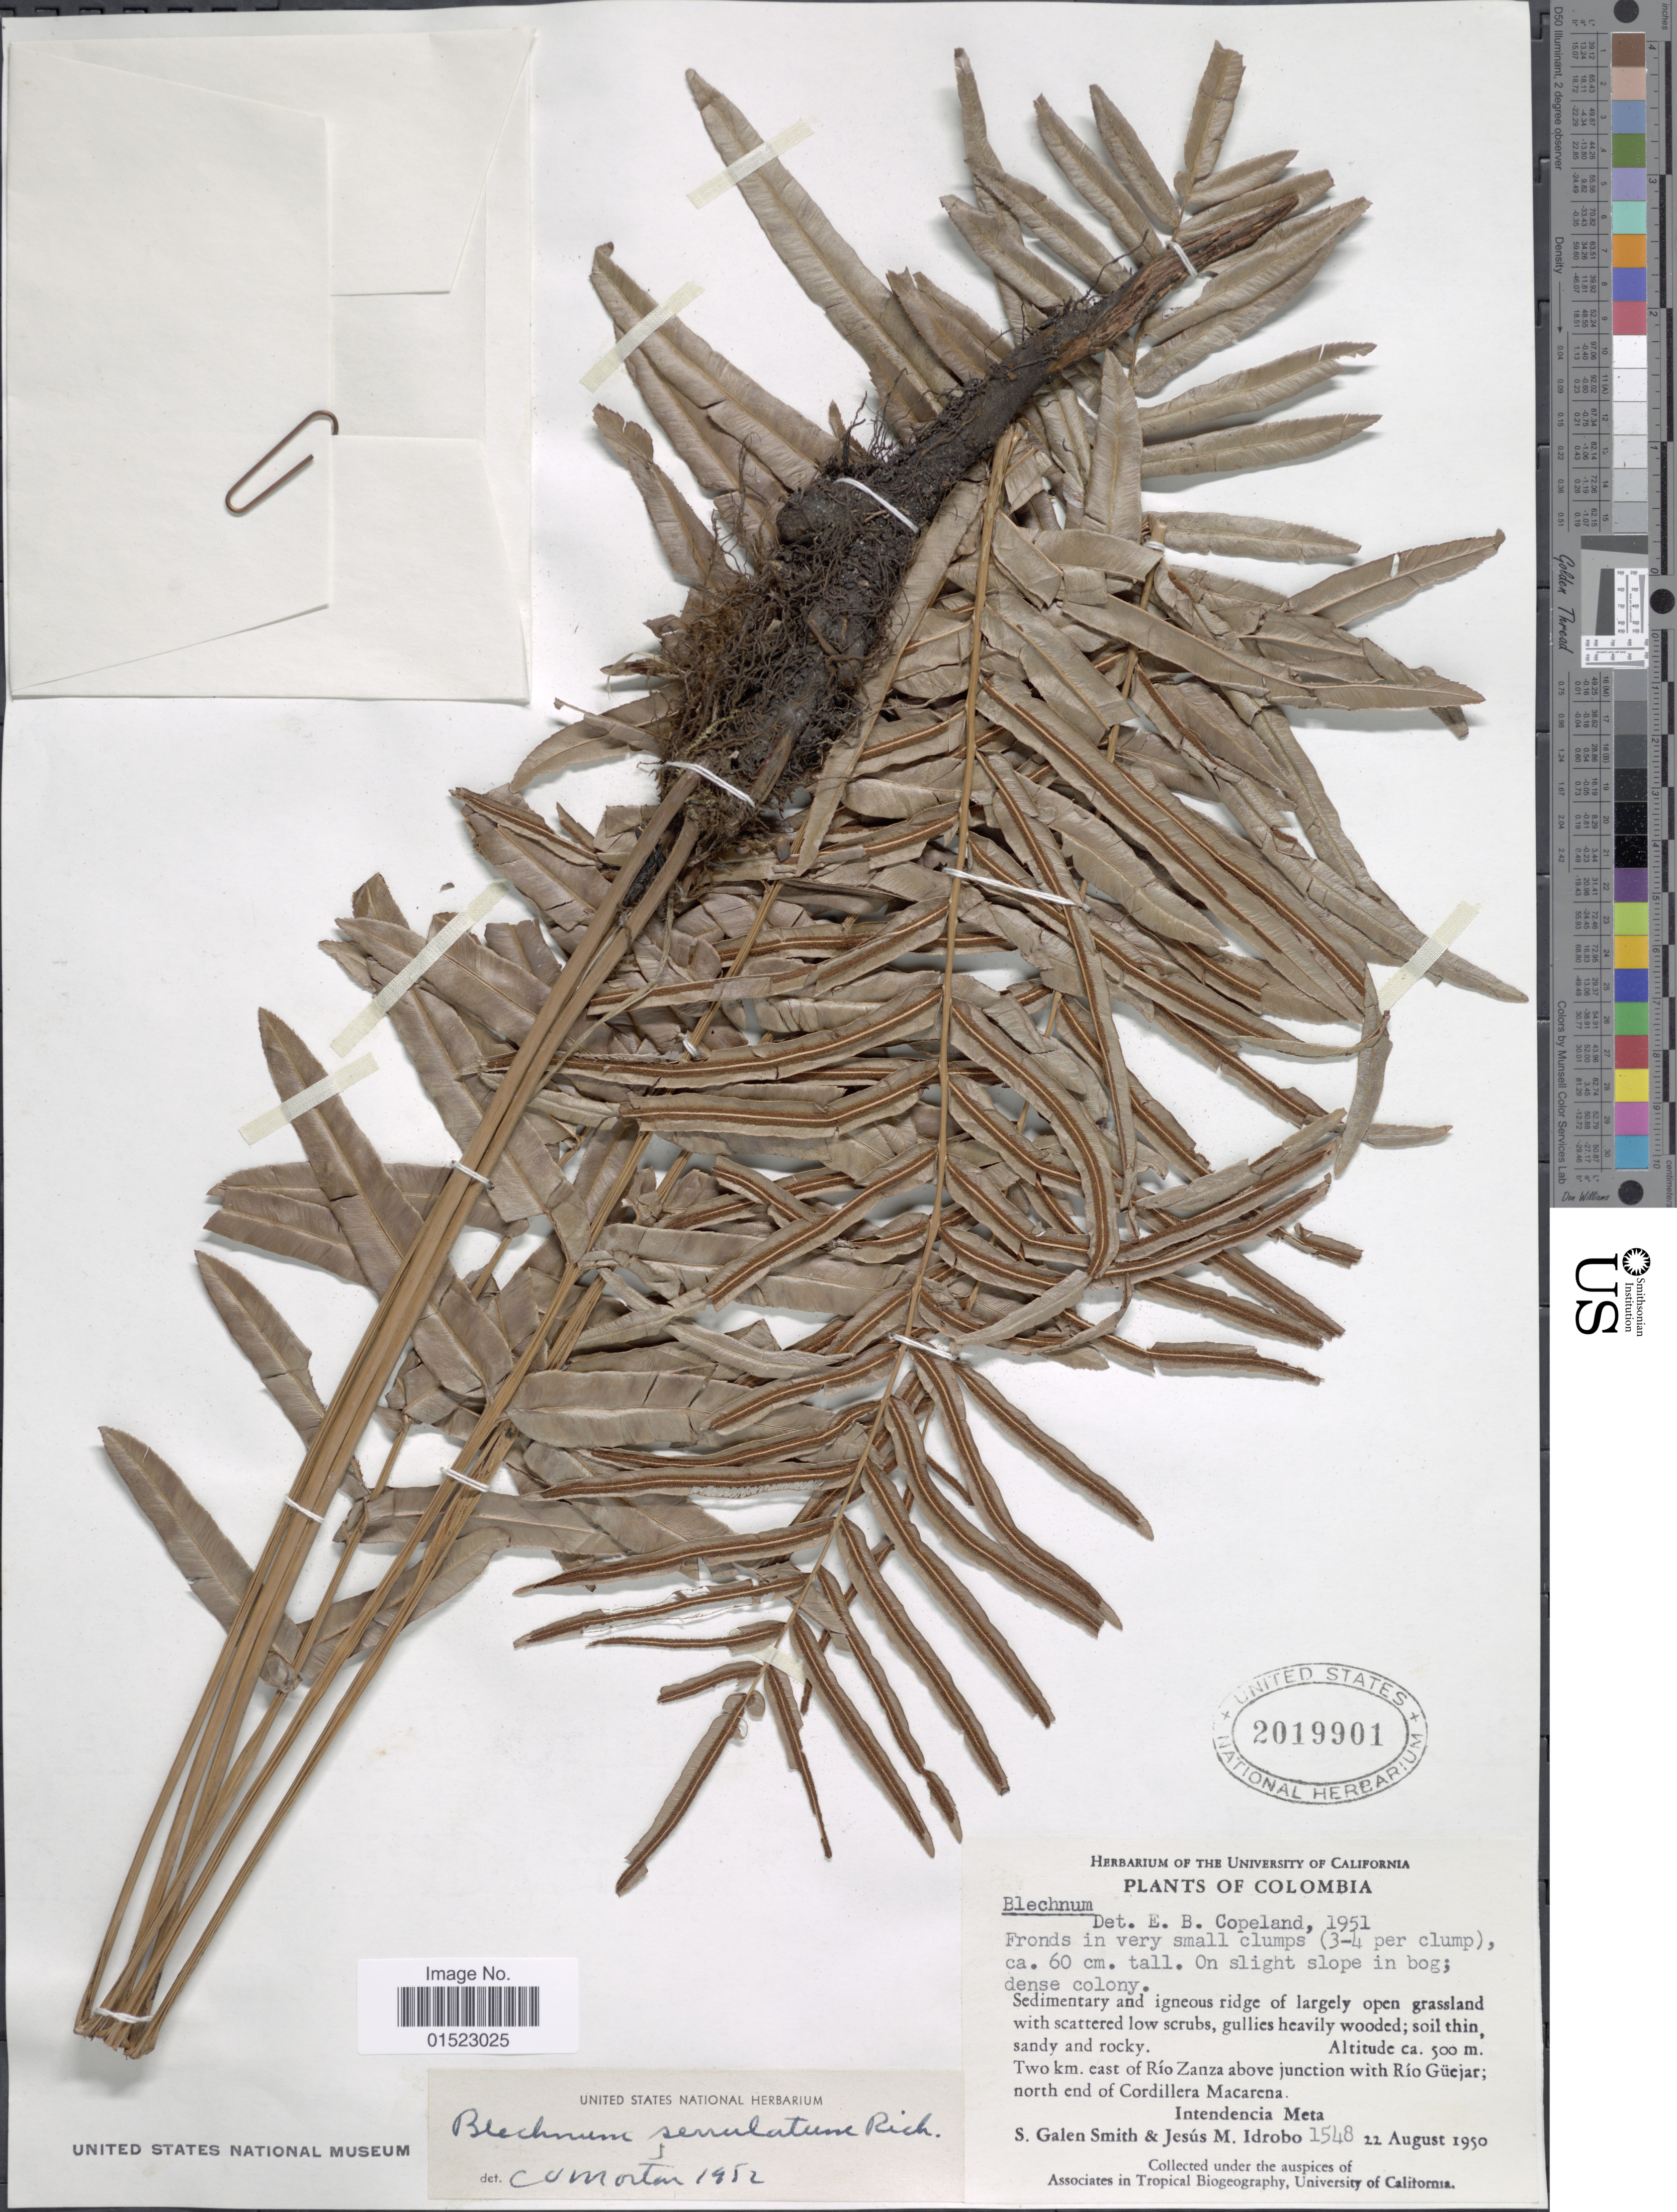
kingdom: Plantae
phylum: Tracheophyta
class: Polypodiopsida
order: Polypodiales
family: Blechnaceae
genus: Telmatoblechnum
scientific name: Telmatoblechnum serrulatum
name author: (Rich.) Perrie et al.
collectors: S. G. Smith & J. M. Idrobo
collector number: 1548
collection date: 1950-08-22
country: Colombia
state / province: Meta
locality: Two km. east of Rio Zanza above junction with Rio Guejar; north end of Cordillera Macarena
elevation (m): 500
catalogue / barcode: US 2019901